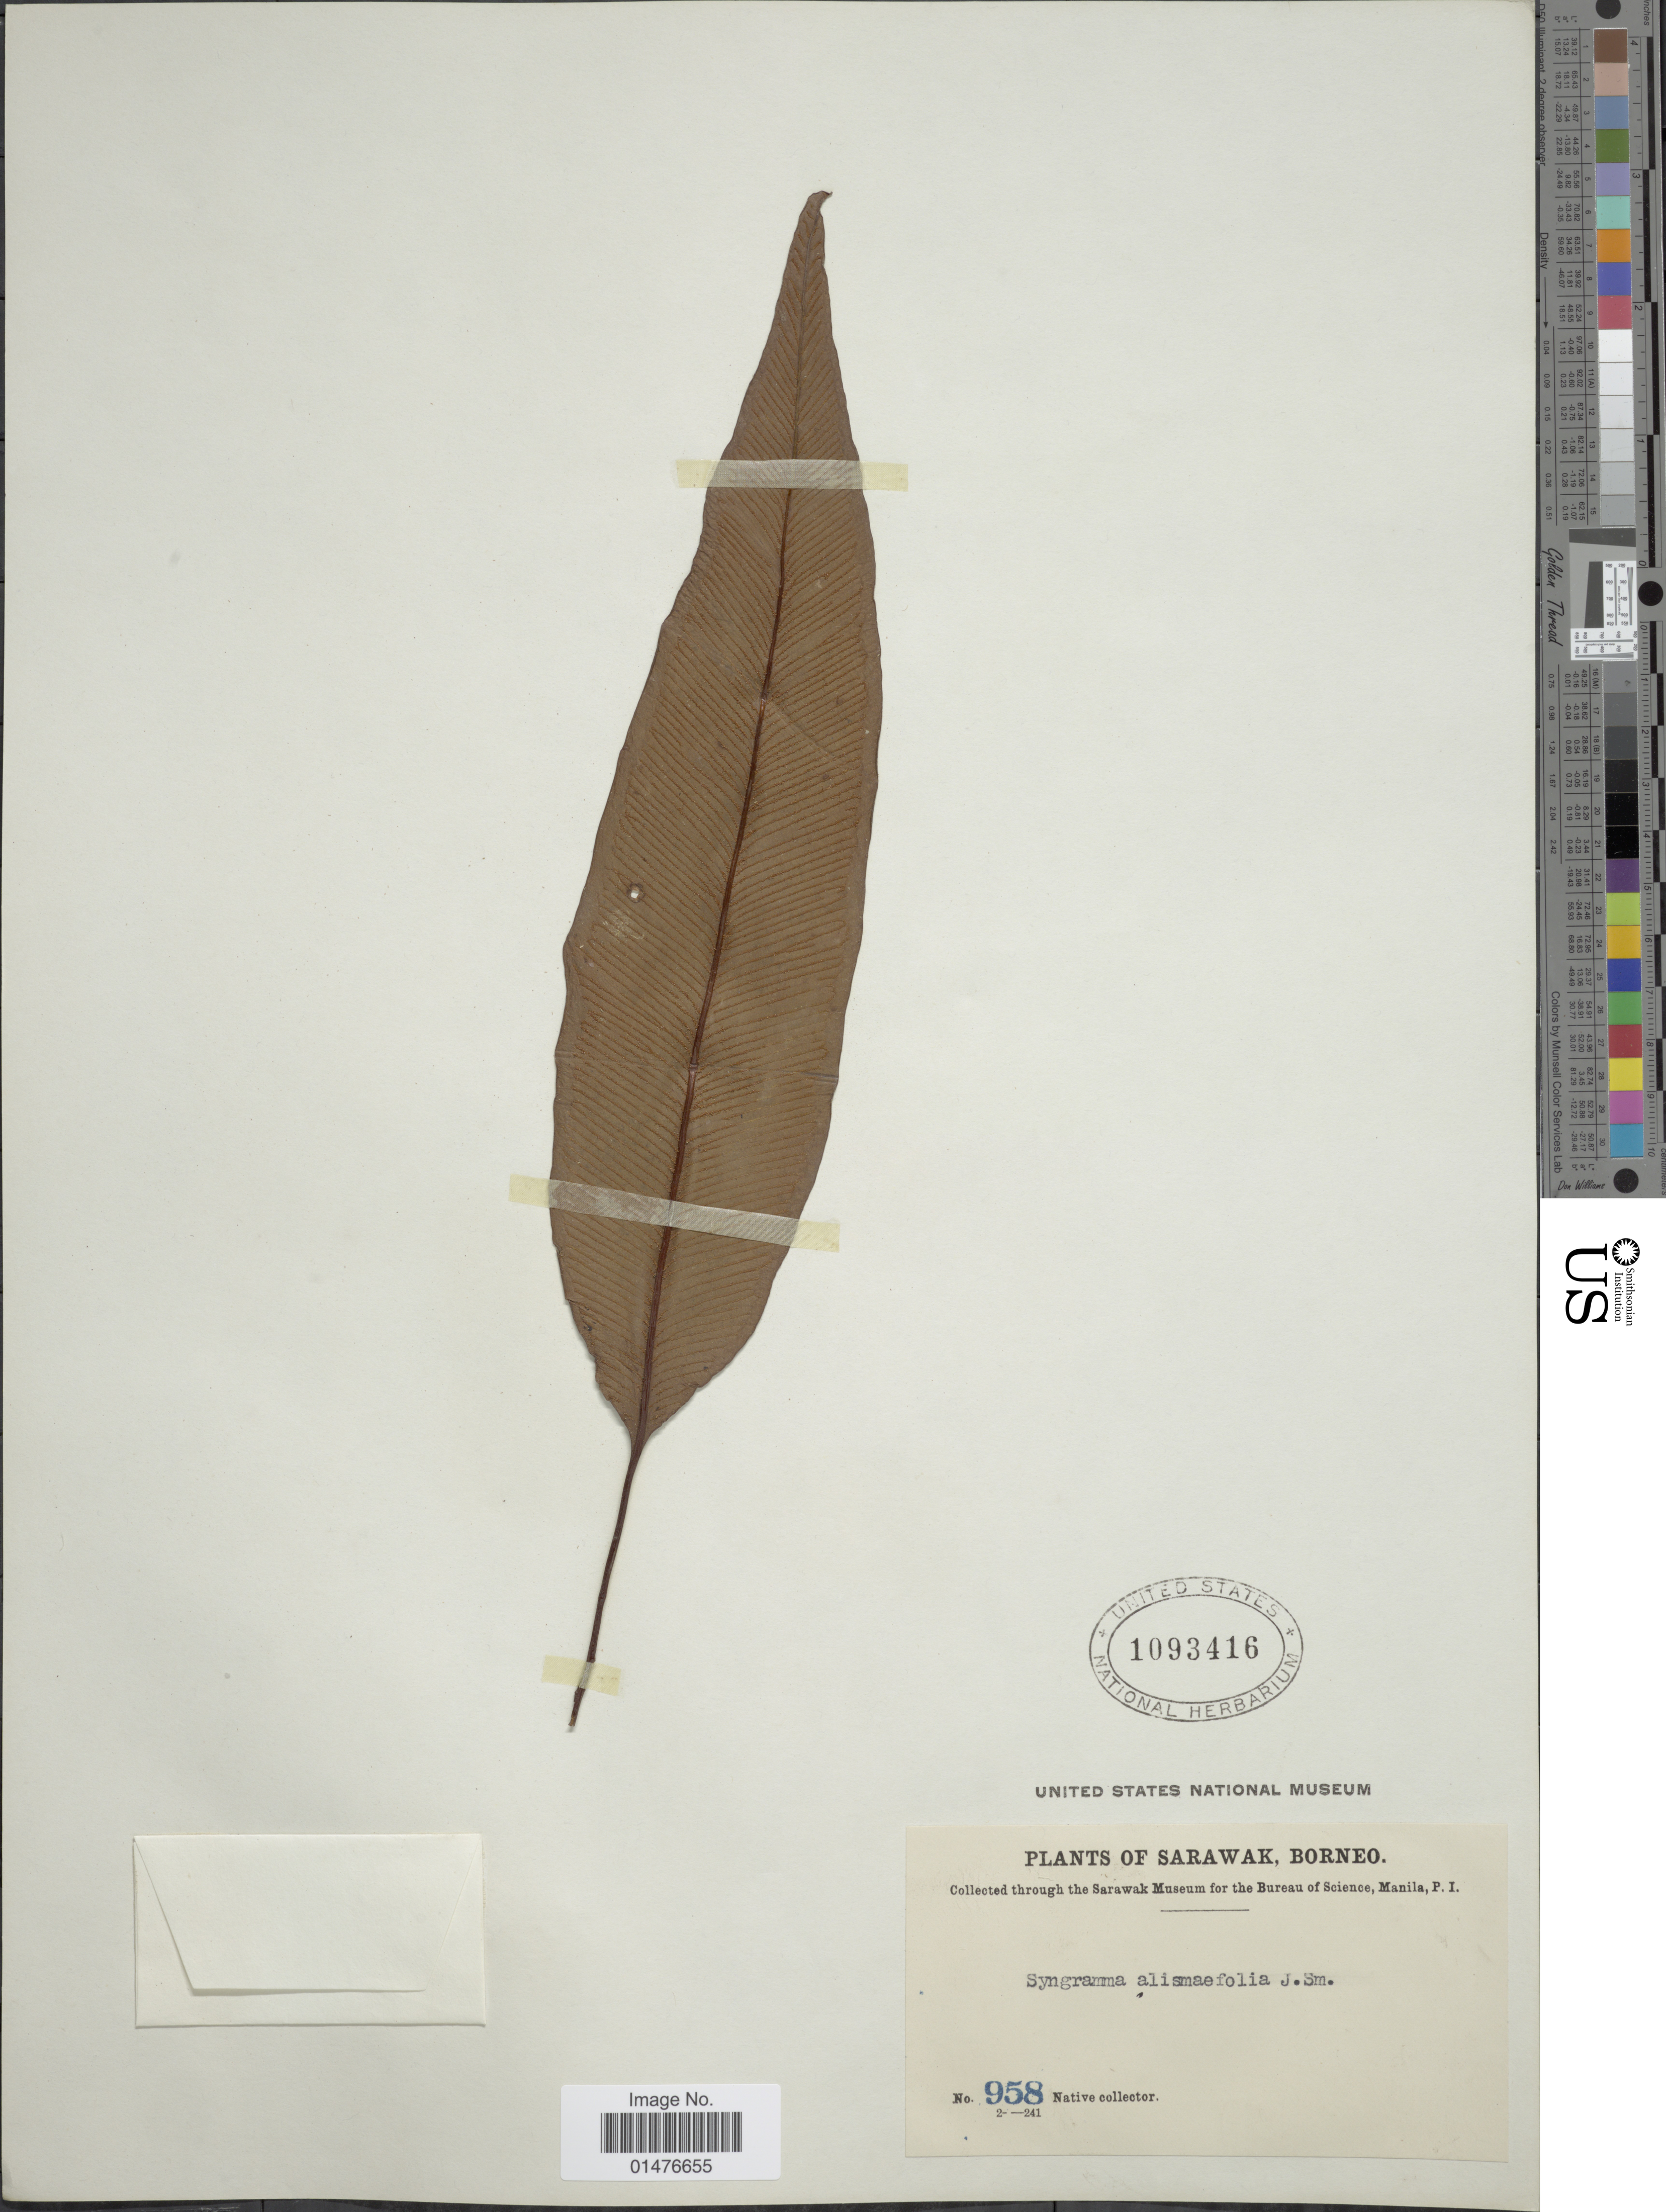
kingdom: Plantae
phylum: Tracheophyta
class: Polypodiopsida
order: Polypodiales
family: Pteridaceae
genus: Syngramma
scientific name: Syngramma alismifolia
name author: (C. Presl) J. Sm.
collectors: Native collector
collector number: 958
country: Malaysia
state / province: Sarawak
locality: Sarawak Borneo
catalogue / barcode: US 1093416